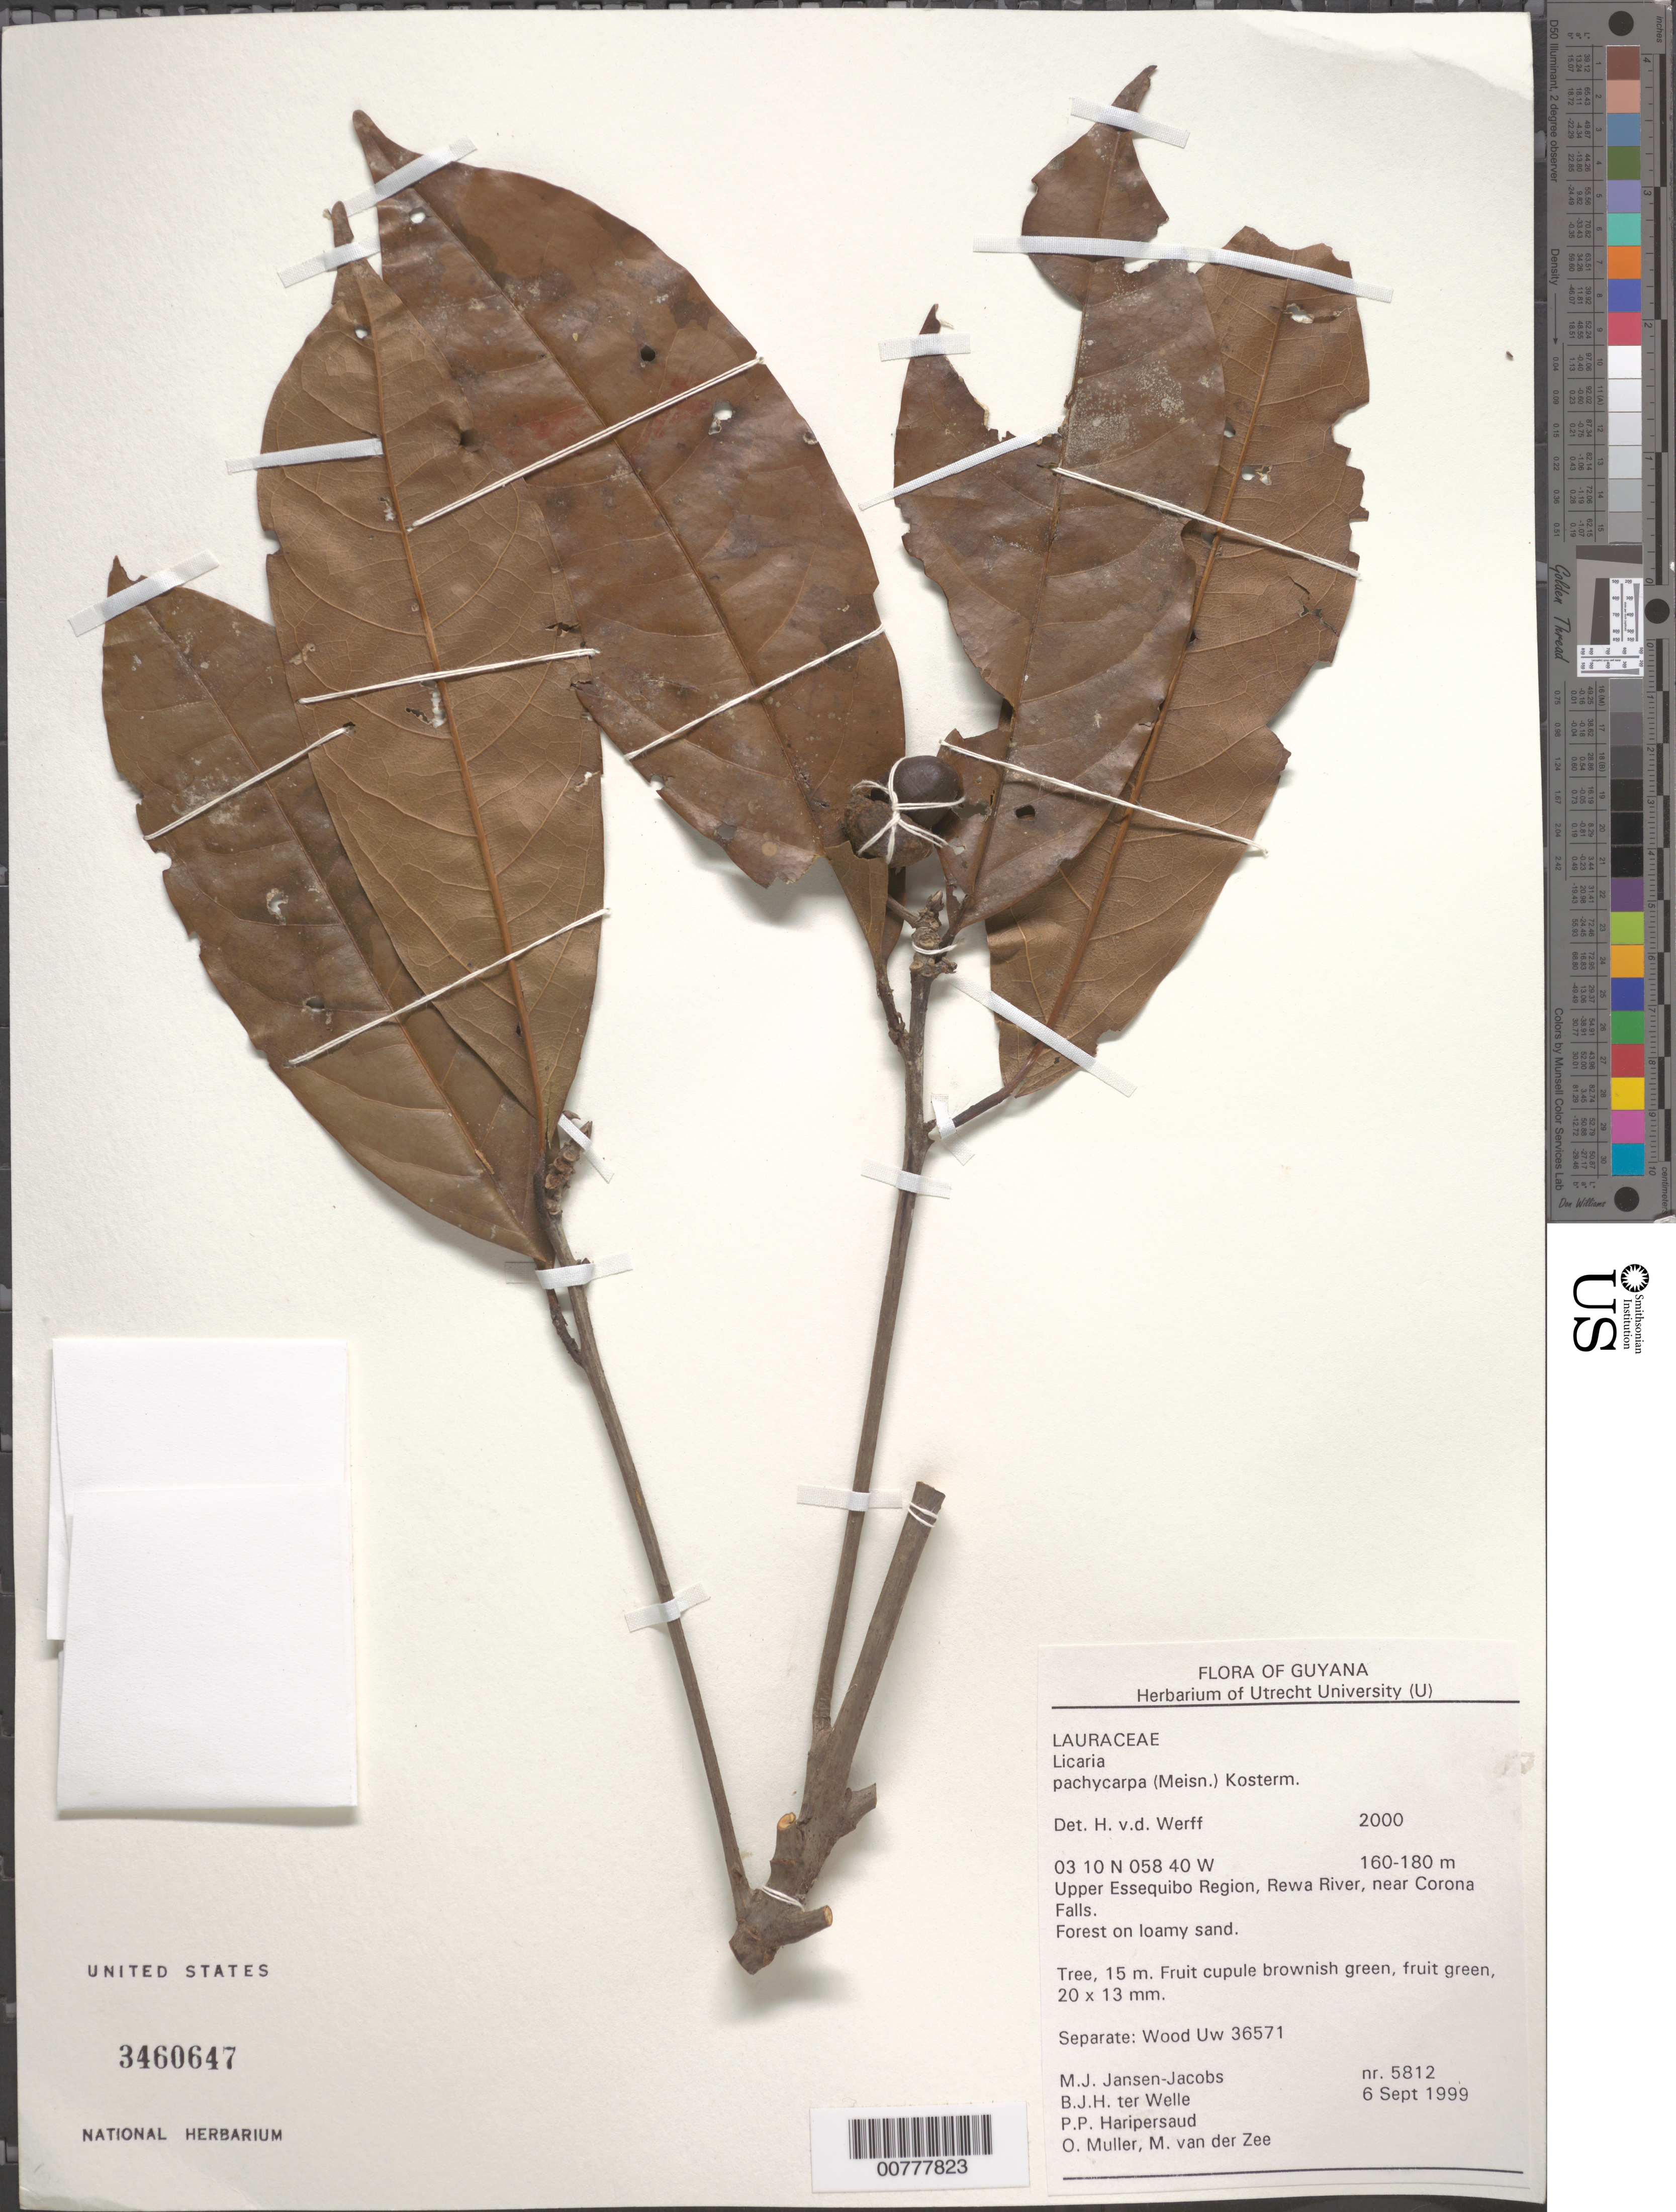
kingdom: Plantae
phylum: Tracheophyta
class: Magnoliopsida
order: Laurales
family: Lauraceae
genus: Licaria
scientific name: Licaria pachycarpa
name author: (Meisn.) Kosterm.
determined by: van der Werff, H., (MO), Missouri Botanical Garden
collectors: M. J. Jansen-Jacobs, B. Welle, P. Haripersaud, O. Muller & M. van der Zee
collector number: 5812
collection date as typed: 6-Sep-99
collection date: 1999-09-06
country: Guyana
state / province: U. Takutu-U. Essequibo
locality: Rewa River, near Corona Falls, Upper Essequibo Region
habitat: Forest on loamy sand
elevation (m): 160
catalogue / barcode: US 3460647